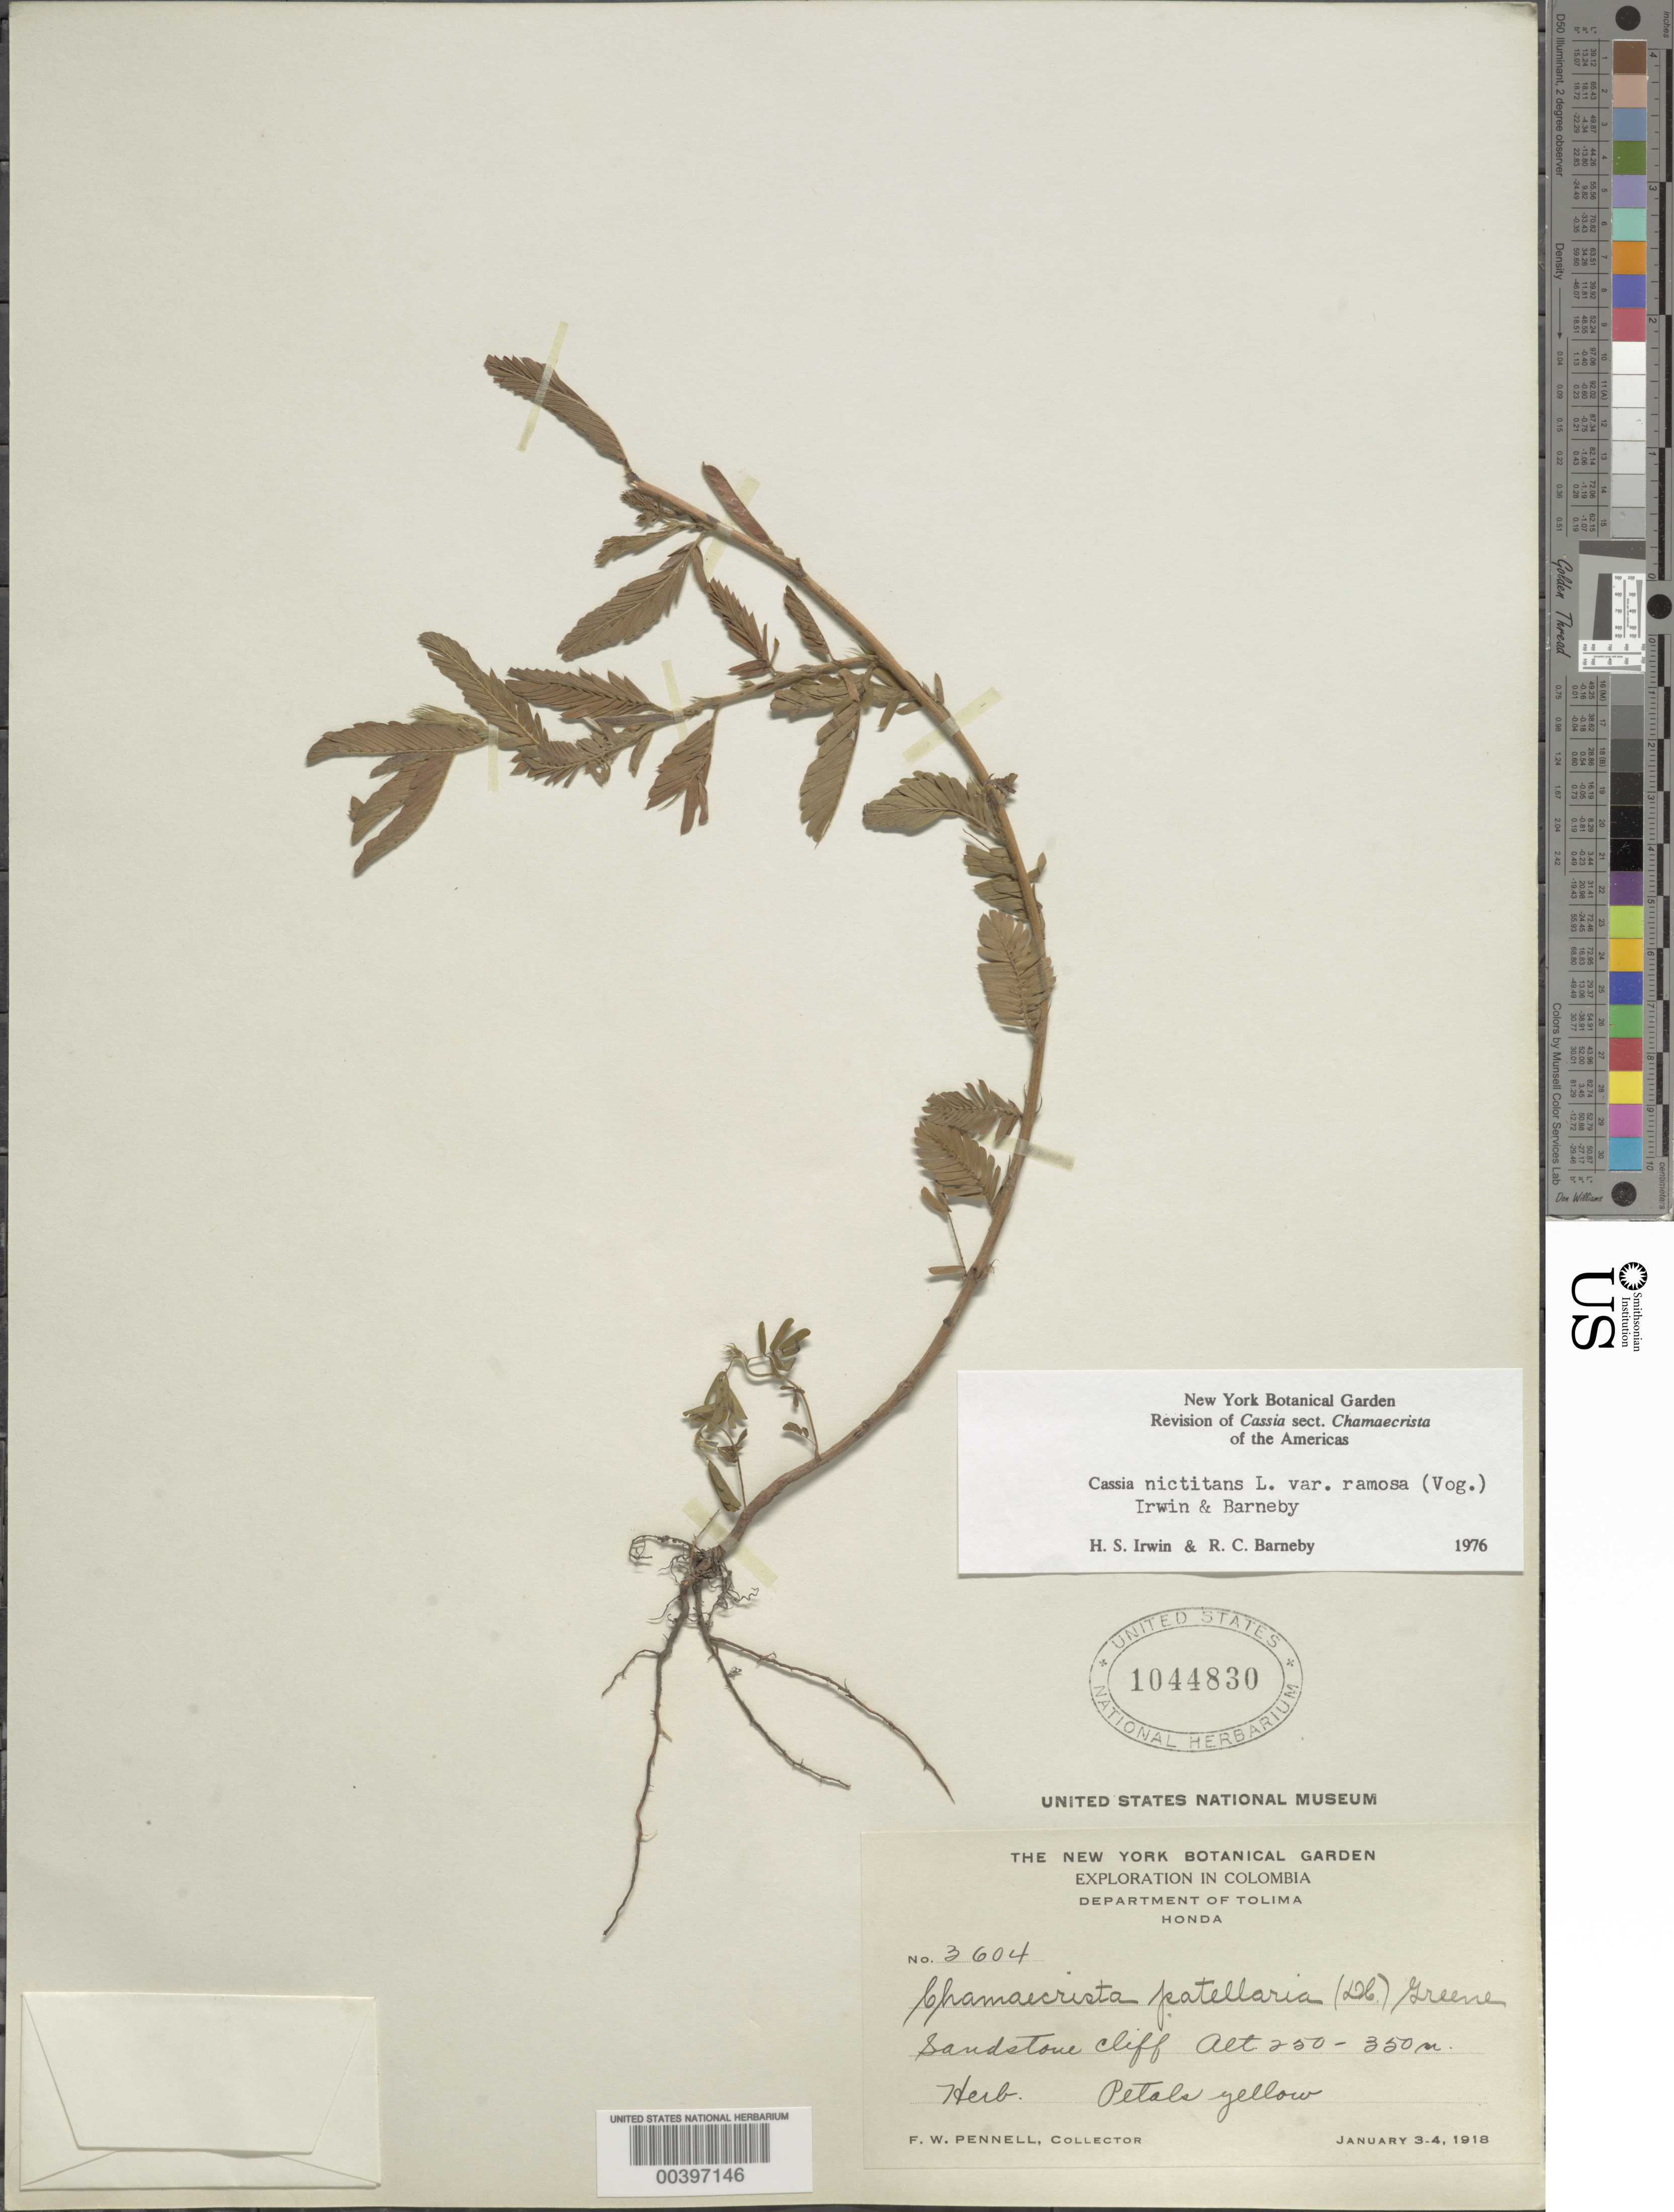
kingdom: Plantae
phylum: Tracheophyta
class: Magnoliopsida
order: Fabales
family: Fabaceae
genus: Chamaecrista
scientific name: Chamaecrista nictitans var. ramosa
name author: (Vogel) H.S. Irwin & Barneby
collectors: F. W. Pennell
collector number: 3604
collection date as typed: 03 Jan 1918 to 04 Jan 1918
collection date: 1918-01-03/1918-01-04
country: Colombia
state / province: Tolima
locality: Honda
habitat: Sandstone cliff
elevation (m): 250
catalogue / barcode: US 1044830